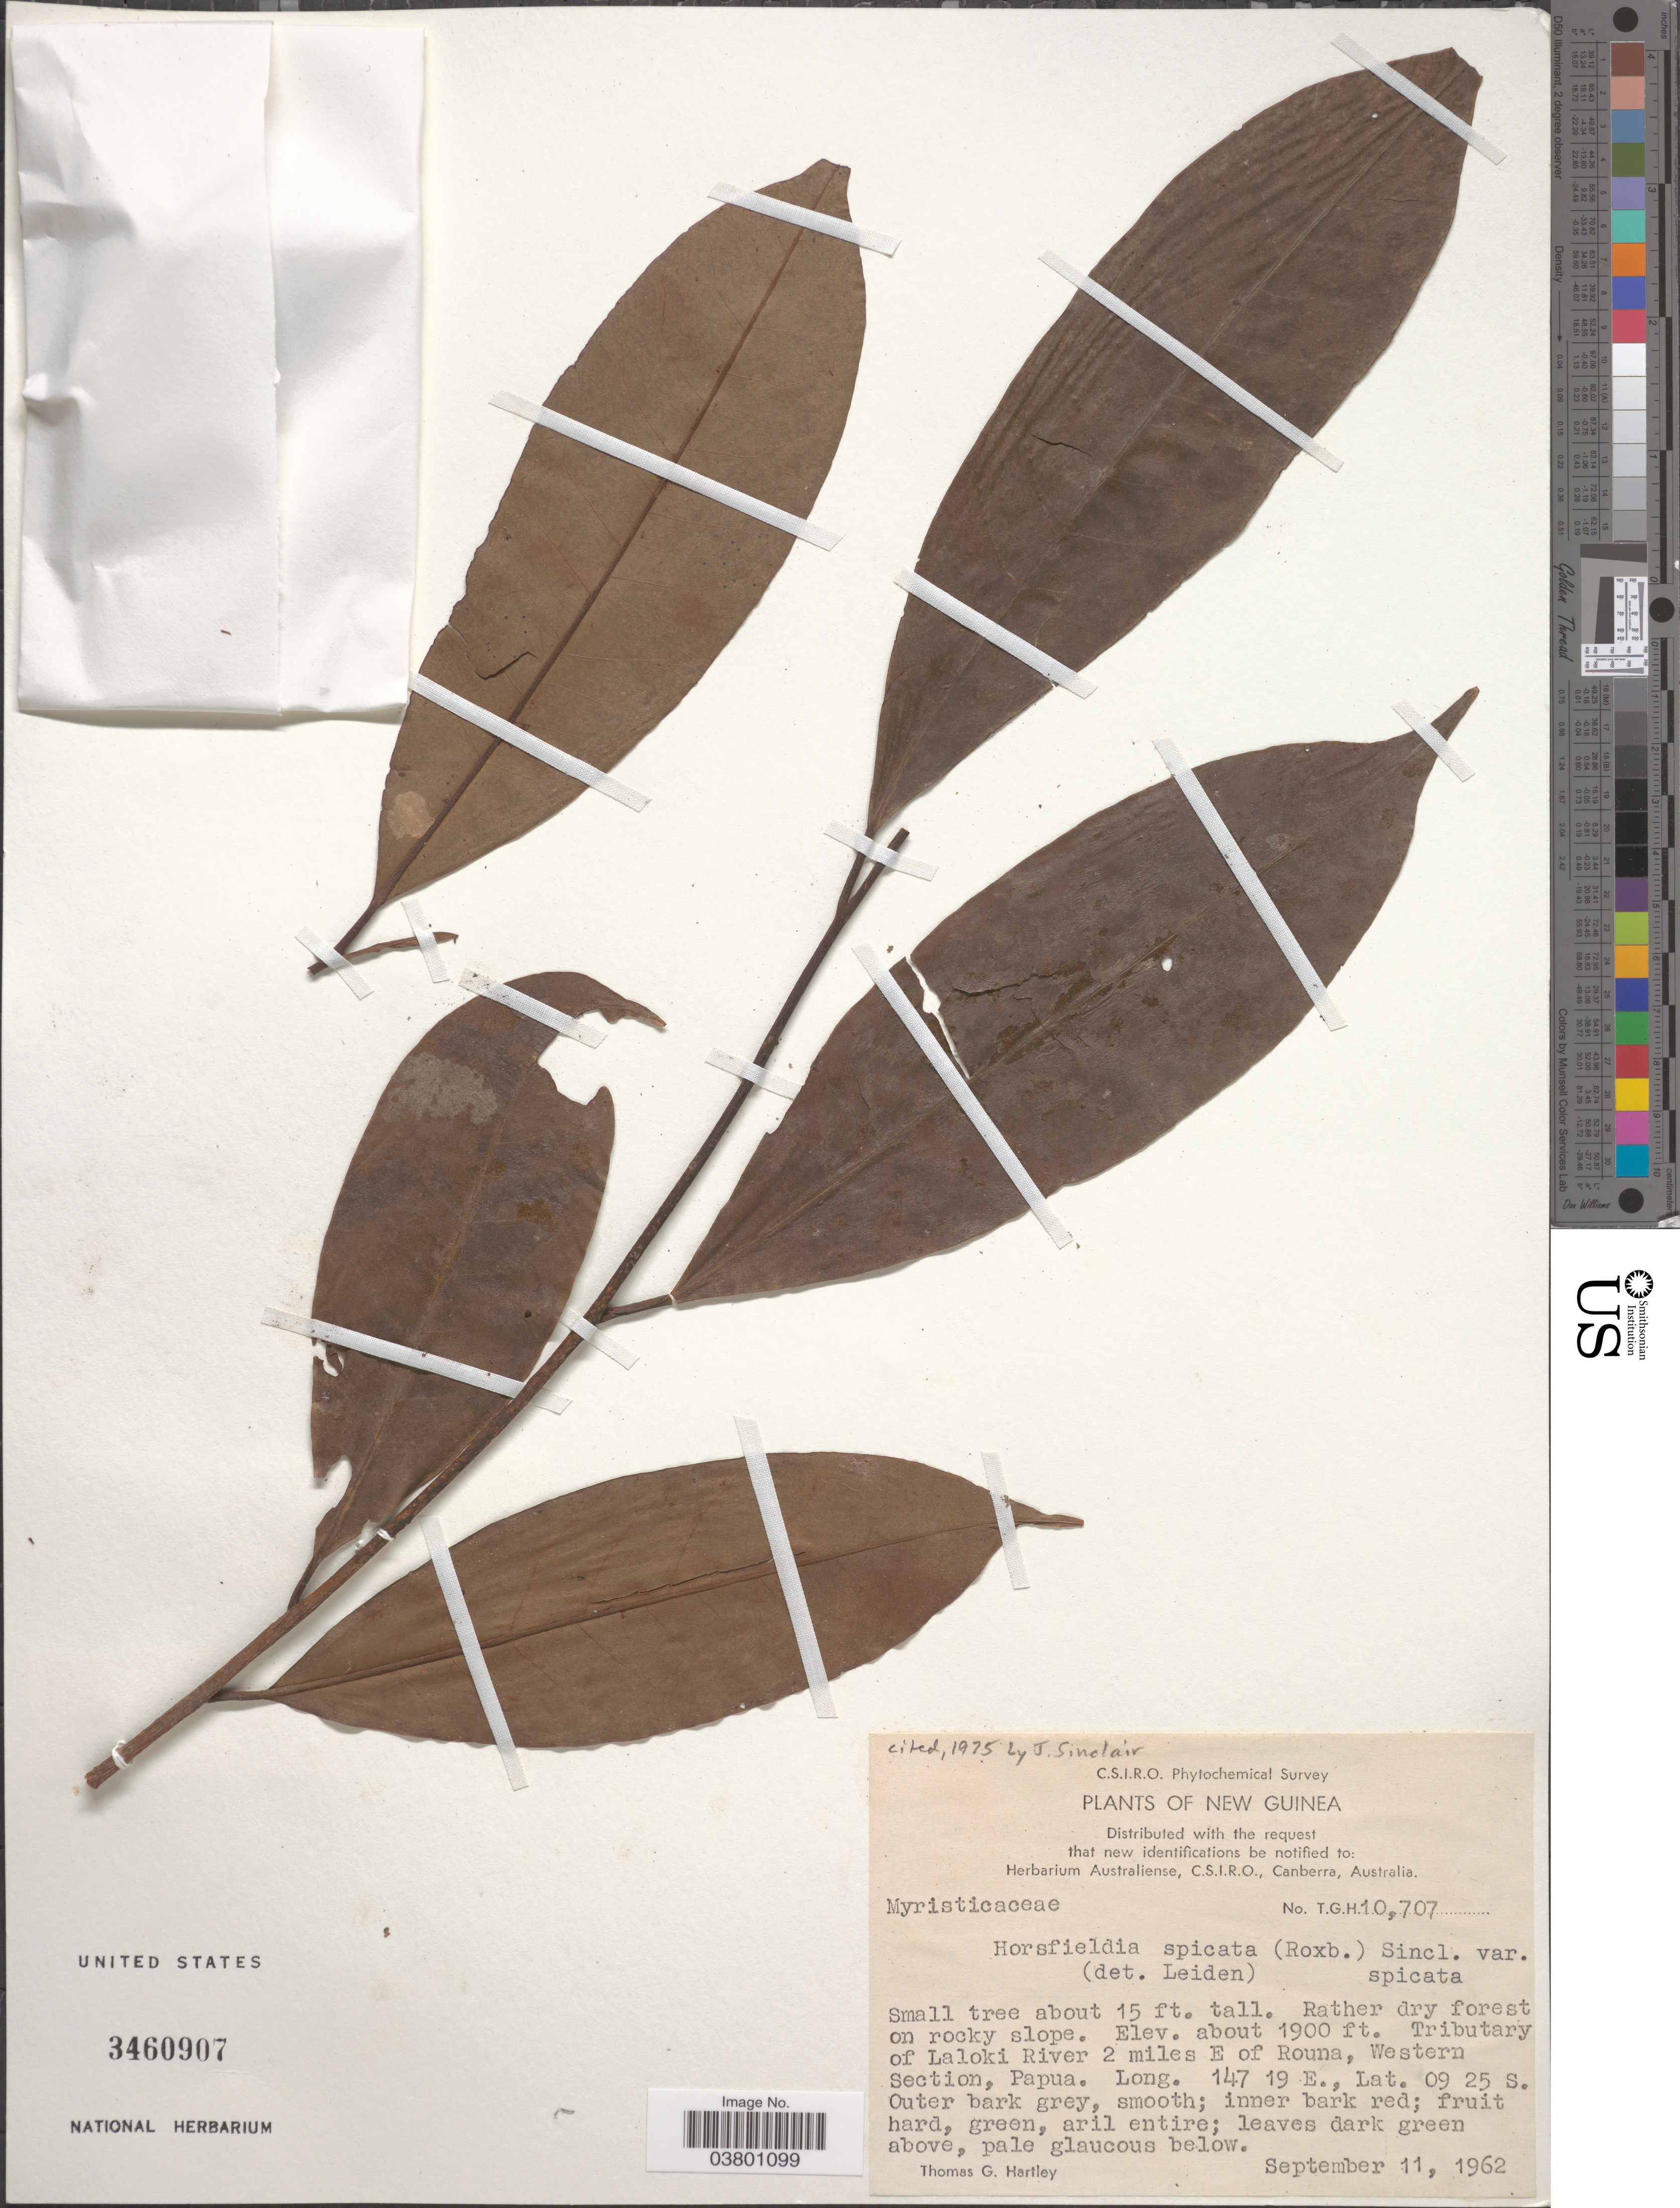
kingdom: Plantae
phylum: Tracheophyta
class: Magnoliopsida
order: Magnoliales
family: Myristicaceae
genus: Horsfieldia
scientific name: Horsfieldia spicata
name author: (Roxb.) J. Sinclair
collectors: T. G. Hartley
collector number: T.G.H. 10707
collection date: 1962-09-11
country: Papua New Guinea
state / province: Manus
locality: New Guinea. Tributary of Laloki River 2 miles E of Rouna, Western Section, Papua.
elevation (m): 579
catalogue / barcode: US 3460907